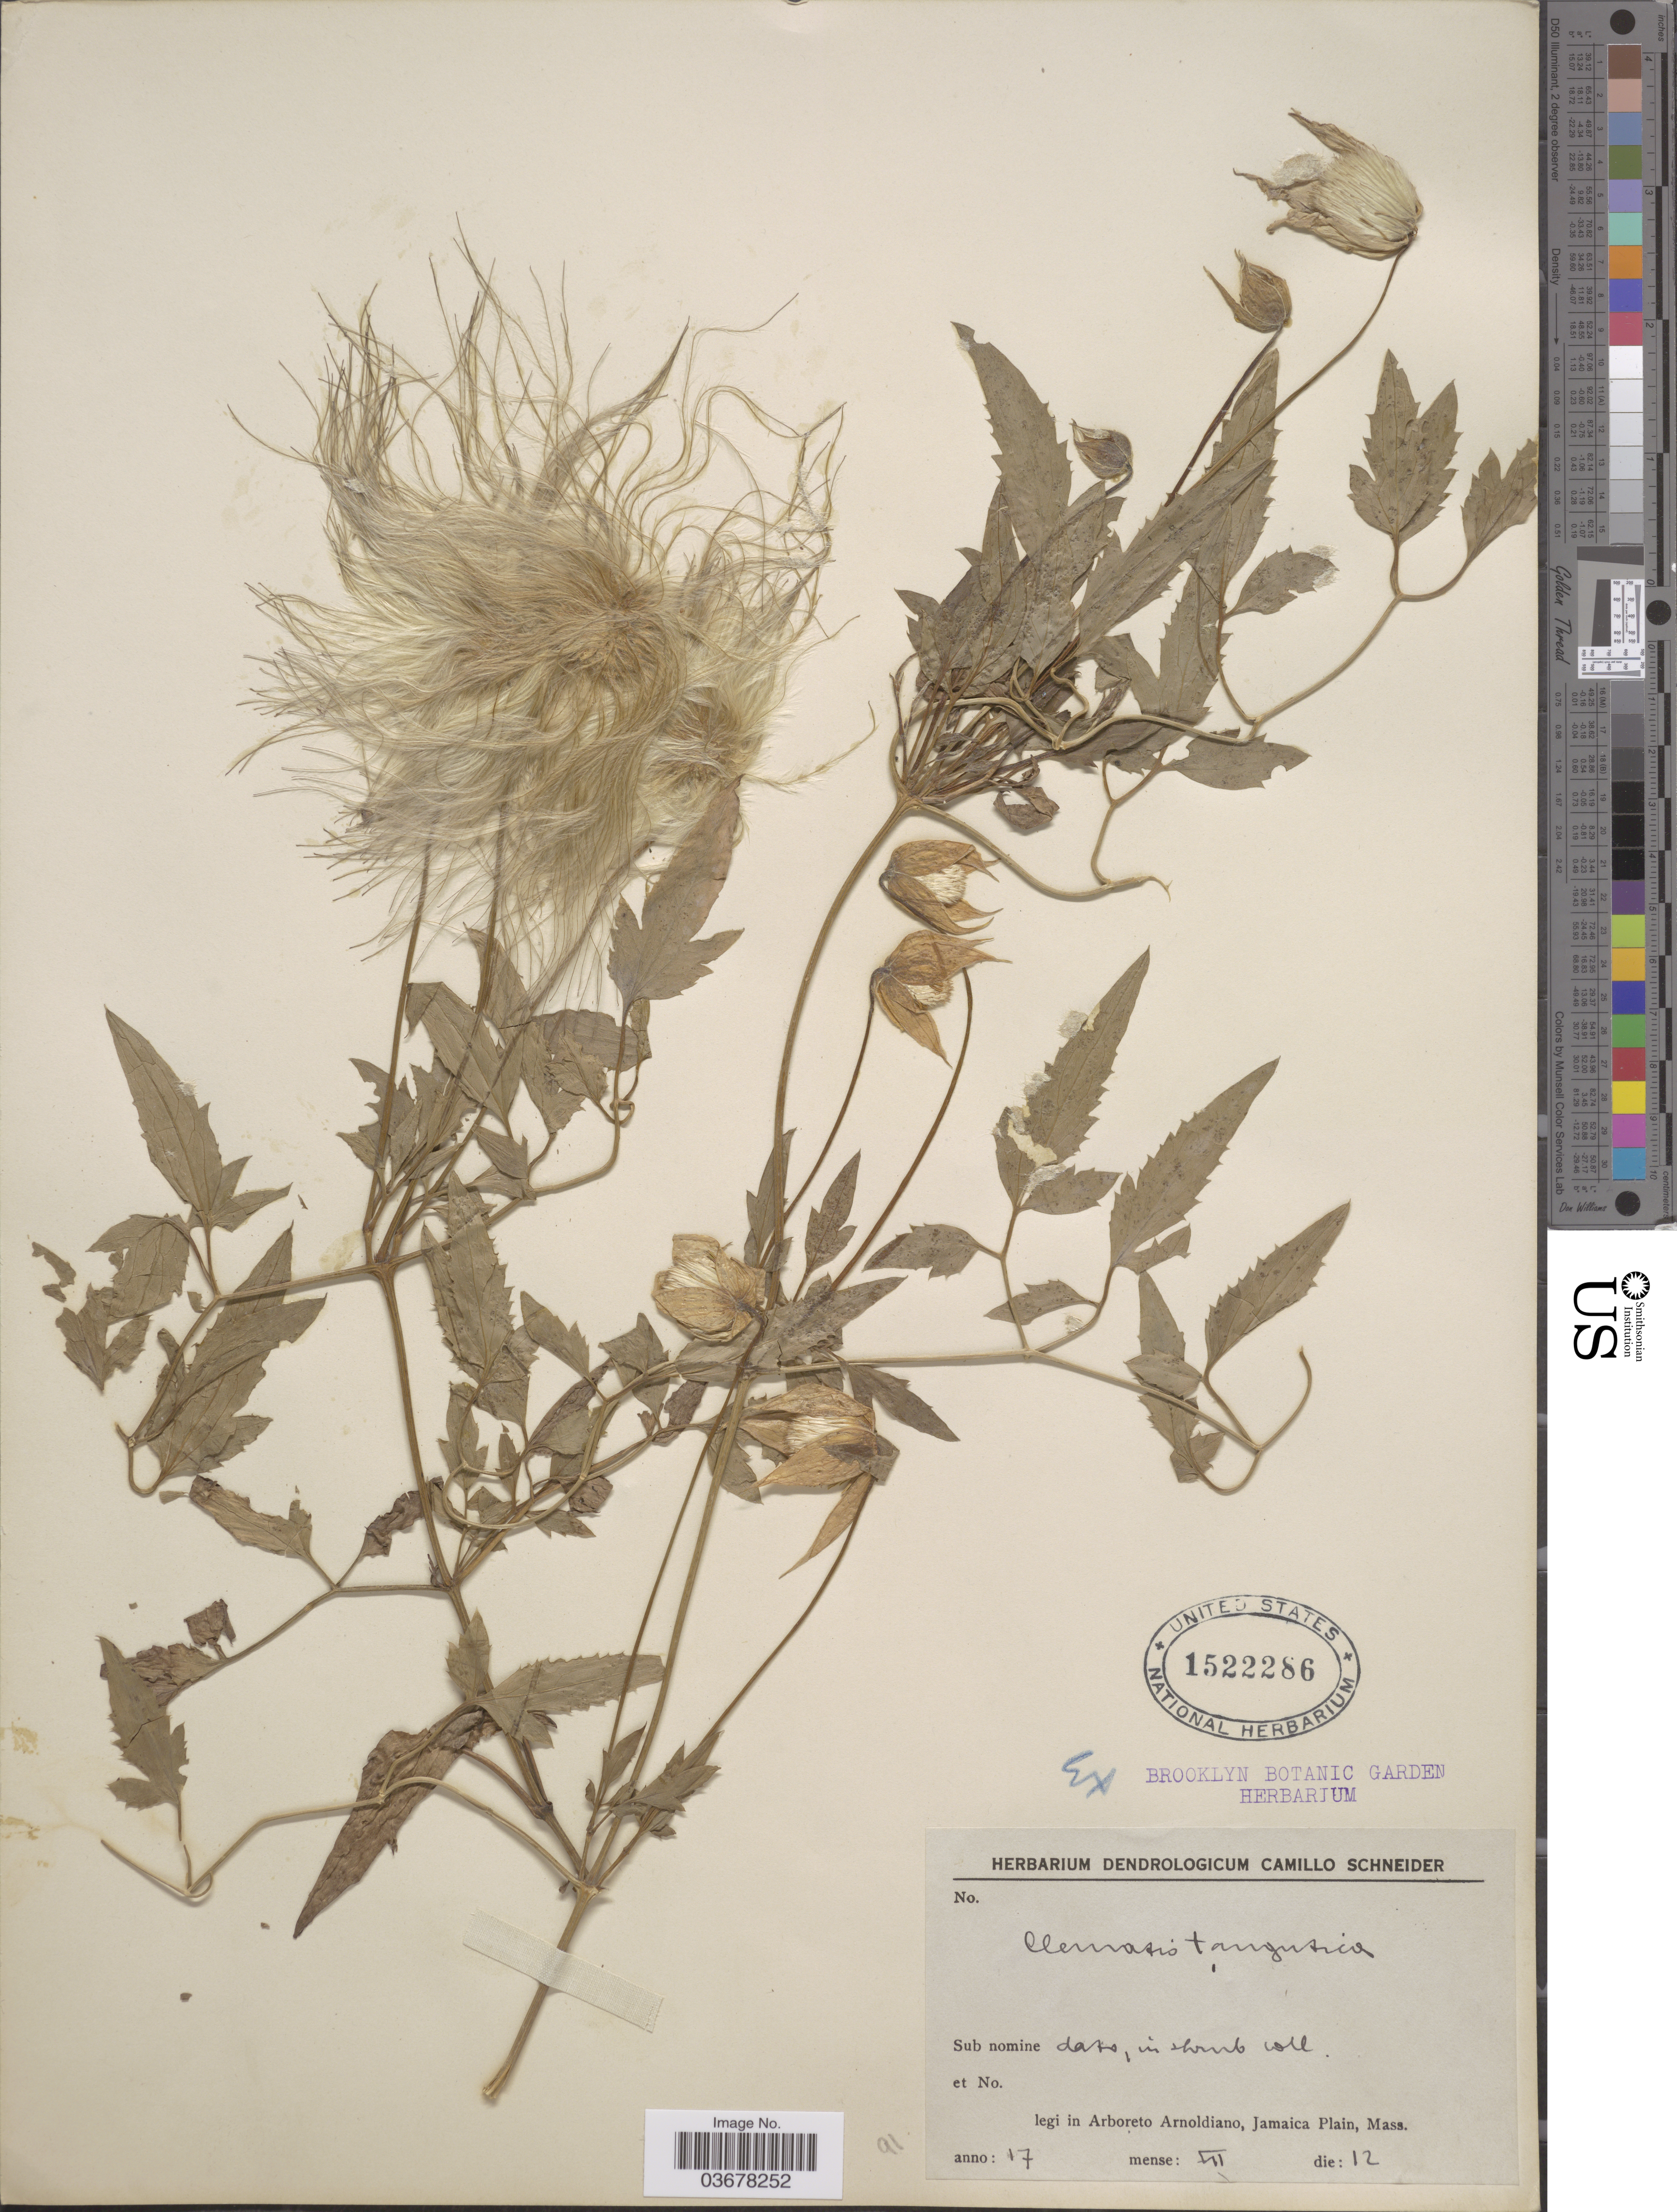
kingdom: Plantae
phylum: Tracheophyta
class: Magnoliopsida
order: Ranunculales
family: Ranunculaceae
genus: Clematis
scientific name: Clematis tangutica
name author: (Maxim.) Korsh.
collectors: ex herb. Dendrologicum C. Schneider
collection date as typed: Transcribed d/m/y: 12/7/17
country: United States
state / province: Massachusetts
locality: Arboreto Arnoldiano, Jamaica Plain.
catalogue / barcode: US 1522286